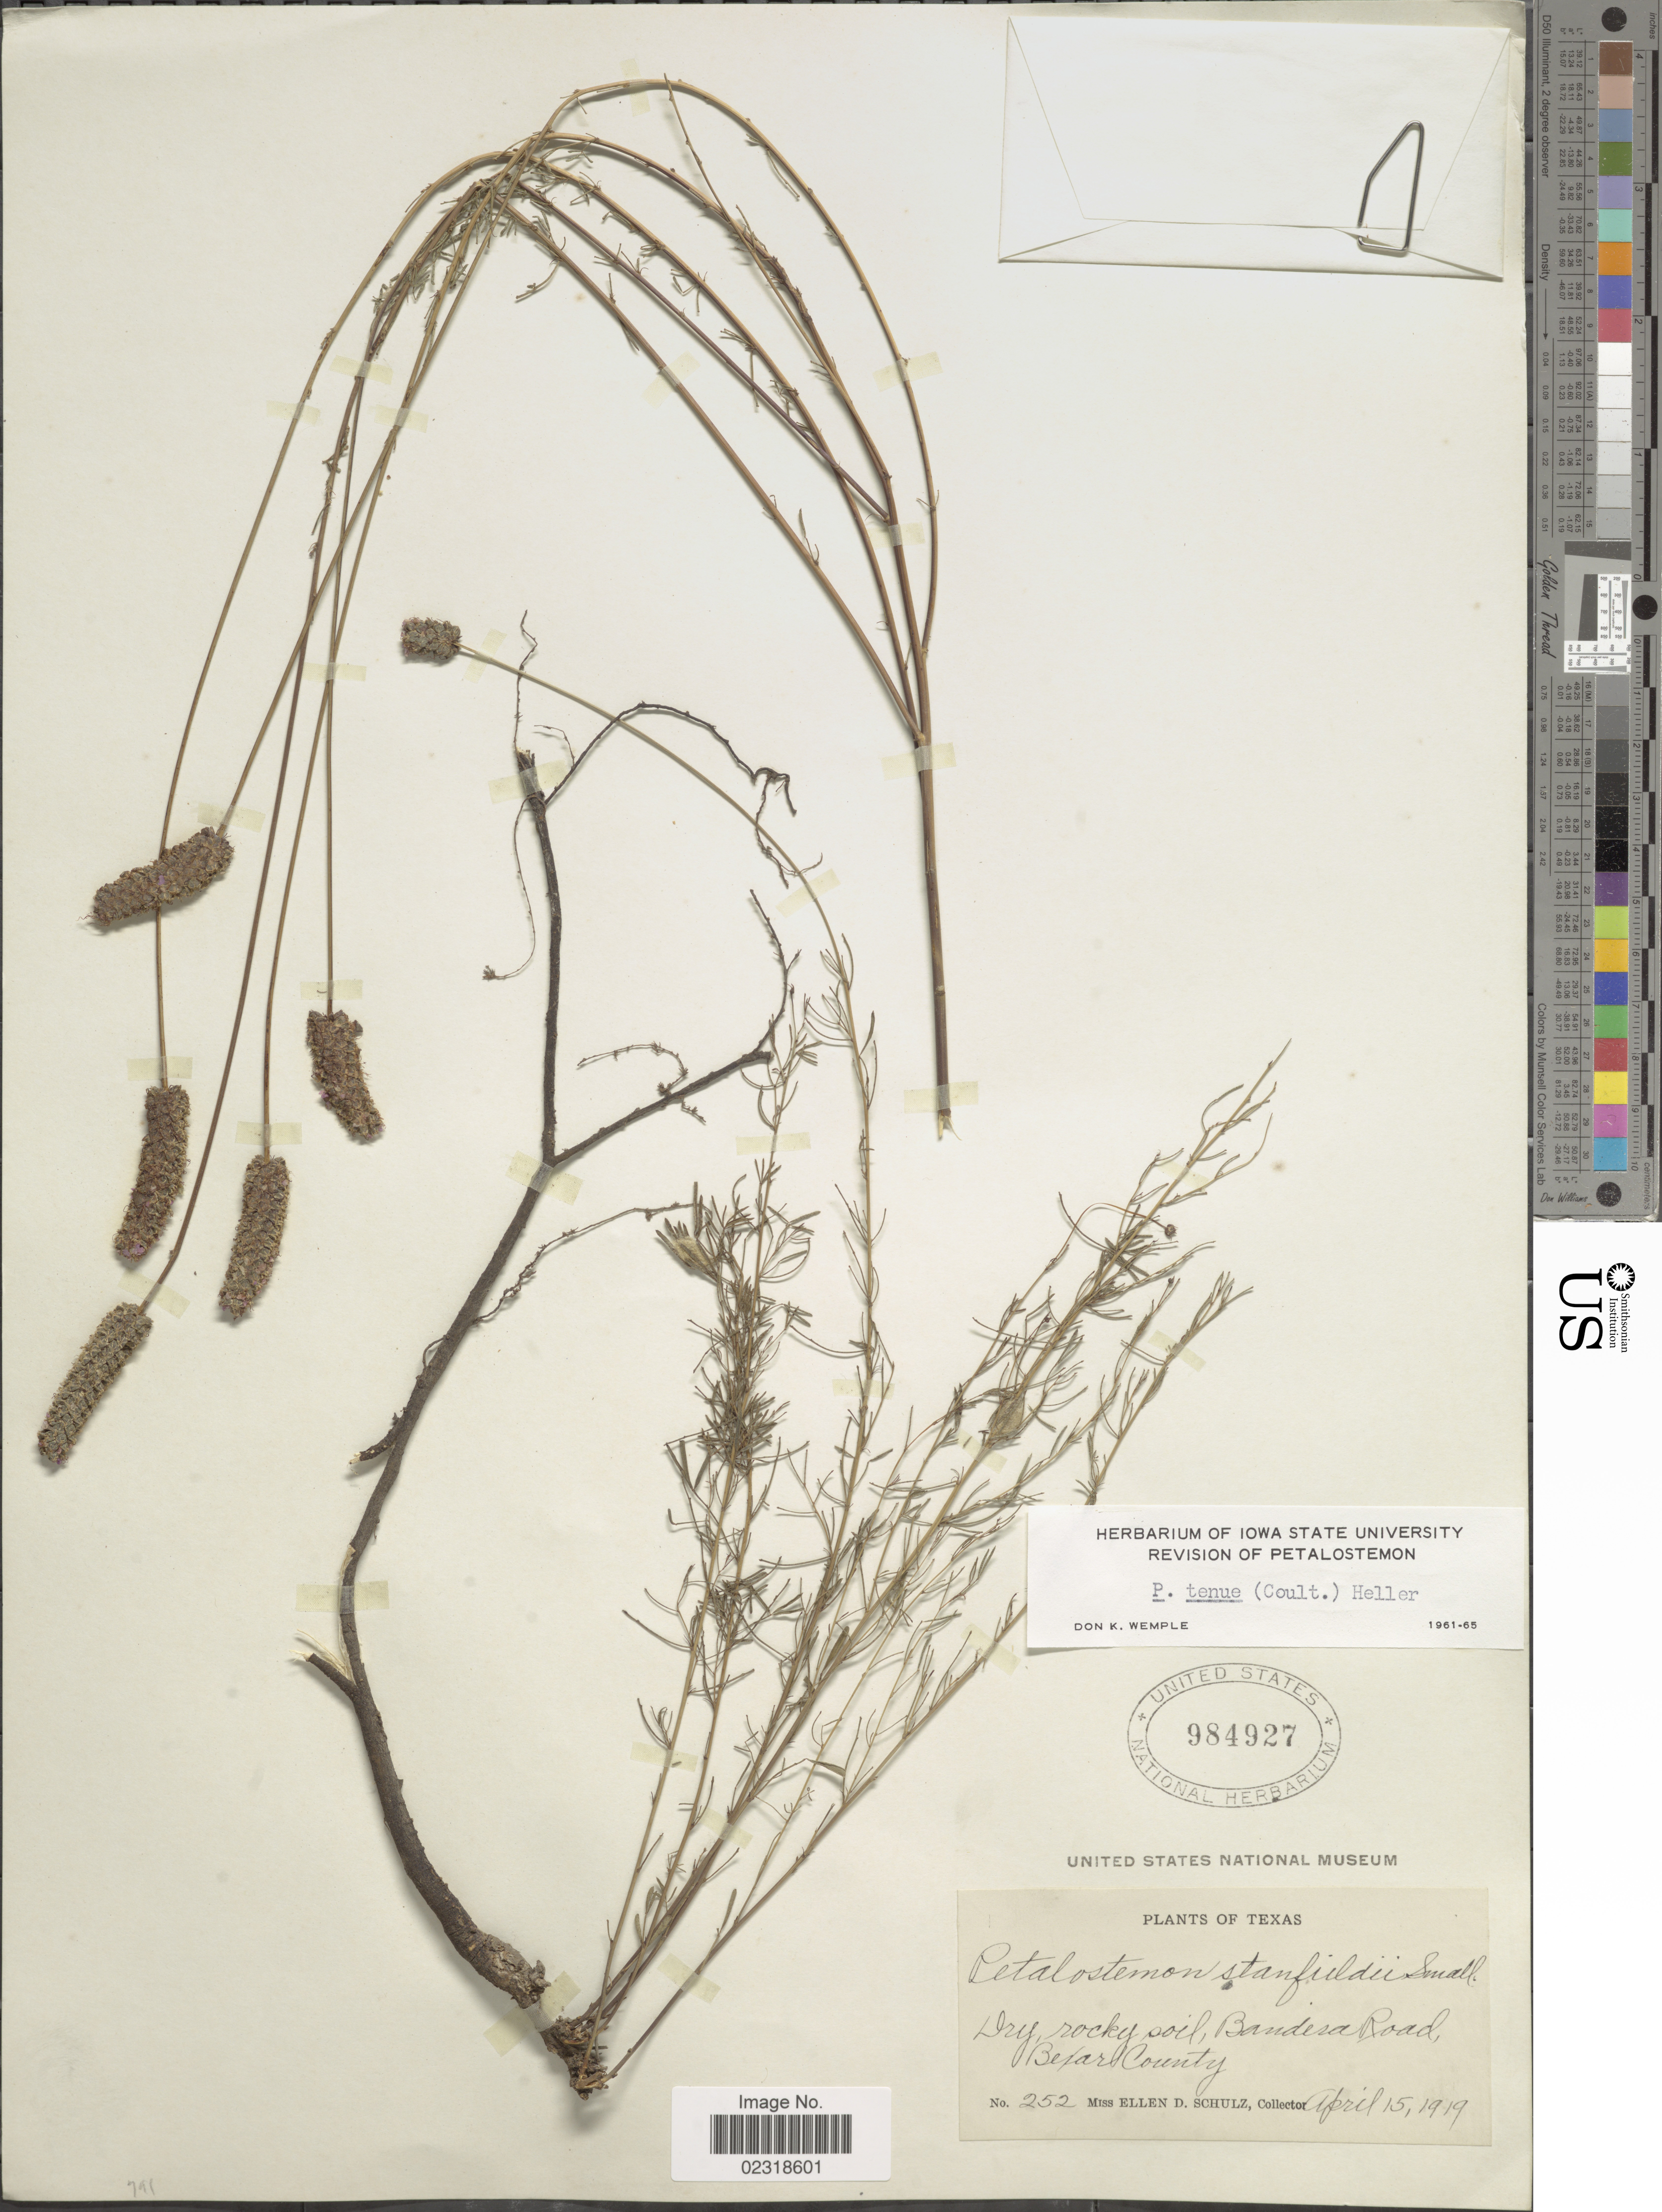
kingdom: Plantae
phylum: Tracheophyta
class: Magnoliopsida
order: Fabales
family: Fabaceae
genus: Dalea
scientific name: Dalea tenuis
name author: (J.M. Coult.) Shinners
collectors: E. D. Schulz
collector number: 252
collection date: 1919-04-15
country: United States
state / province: Texas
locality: Dry rocky soil, Bandera road, Bexar County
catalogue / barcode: US 984927